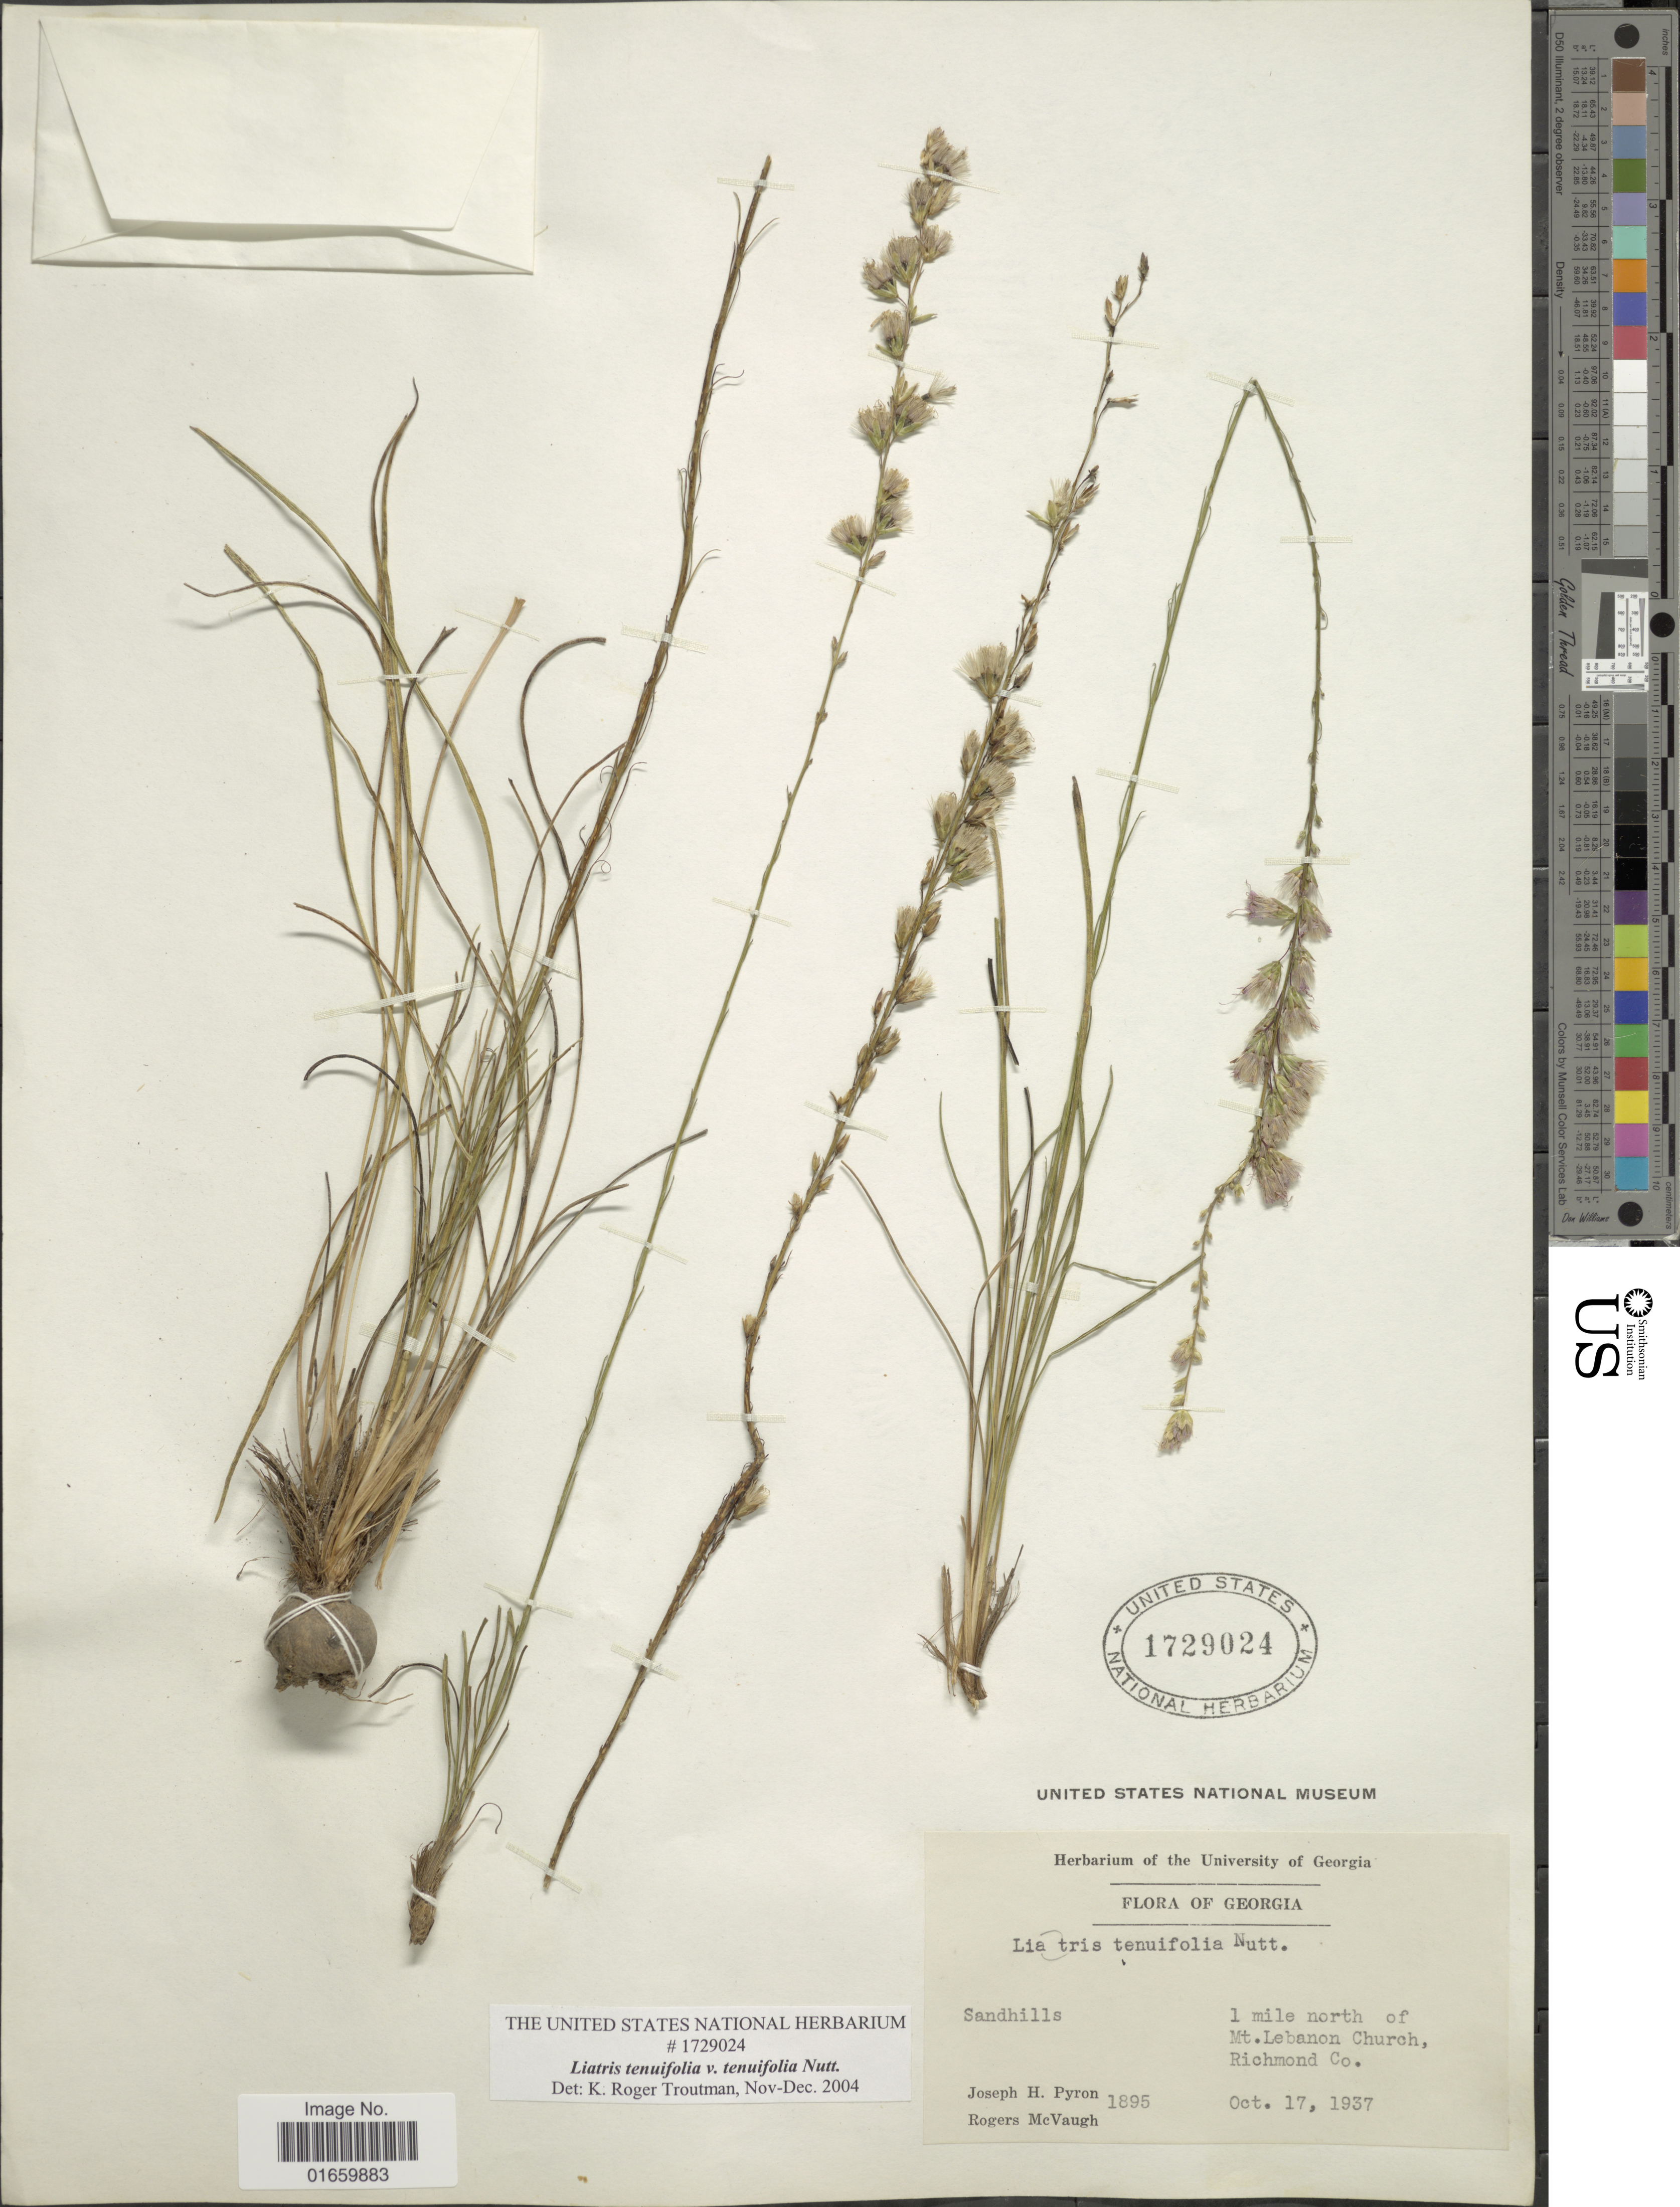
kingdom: Plantae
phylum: Tracheophyta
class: Magnoliopsida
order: Asterales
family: Asteraceae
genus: Liatris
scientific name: Liatris tenuifolia var. tenuifolia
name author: Nutt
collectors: J. H. Pyron & R. McVaugh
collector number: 1895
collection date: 1937-10-17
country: United States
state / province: Georgia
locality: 1 mile north of Mt. Lebanon Church, Richmond co.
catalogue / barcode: US 1729024